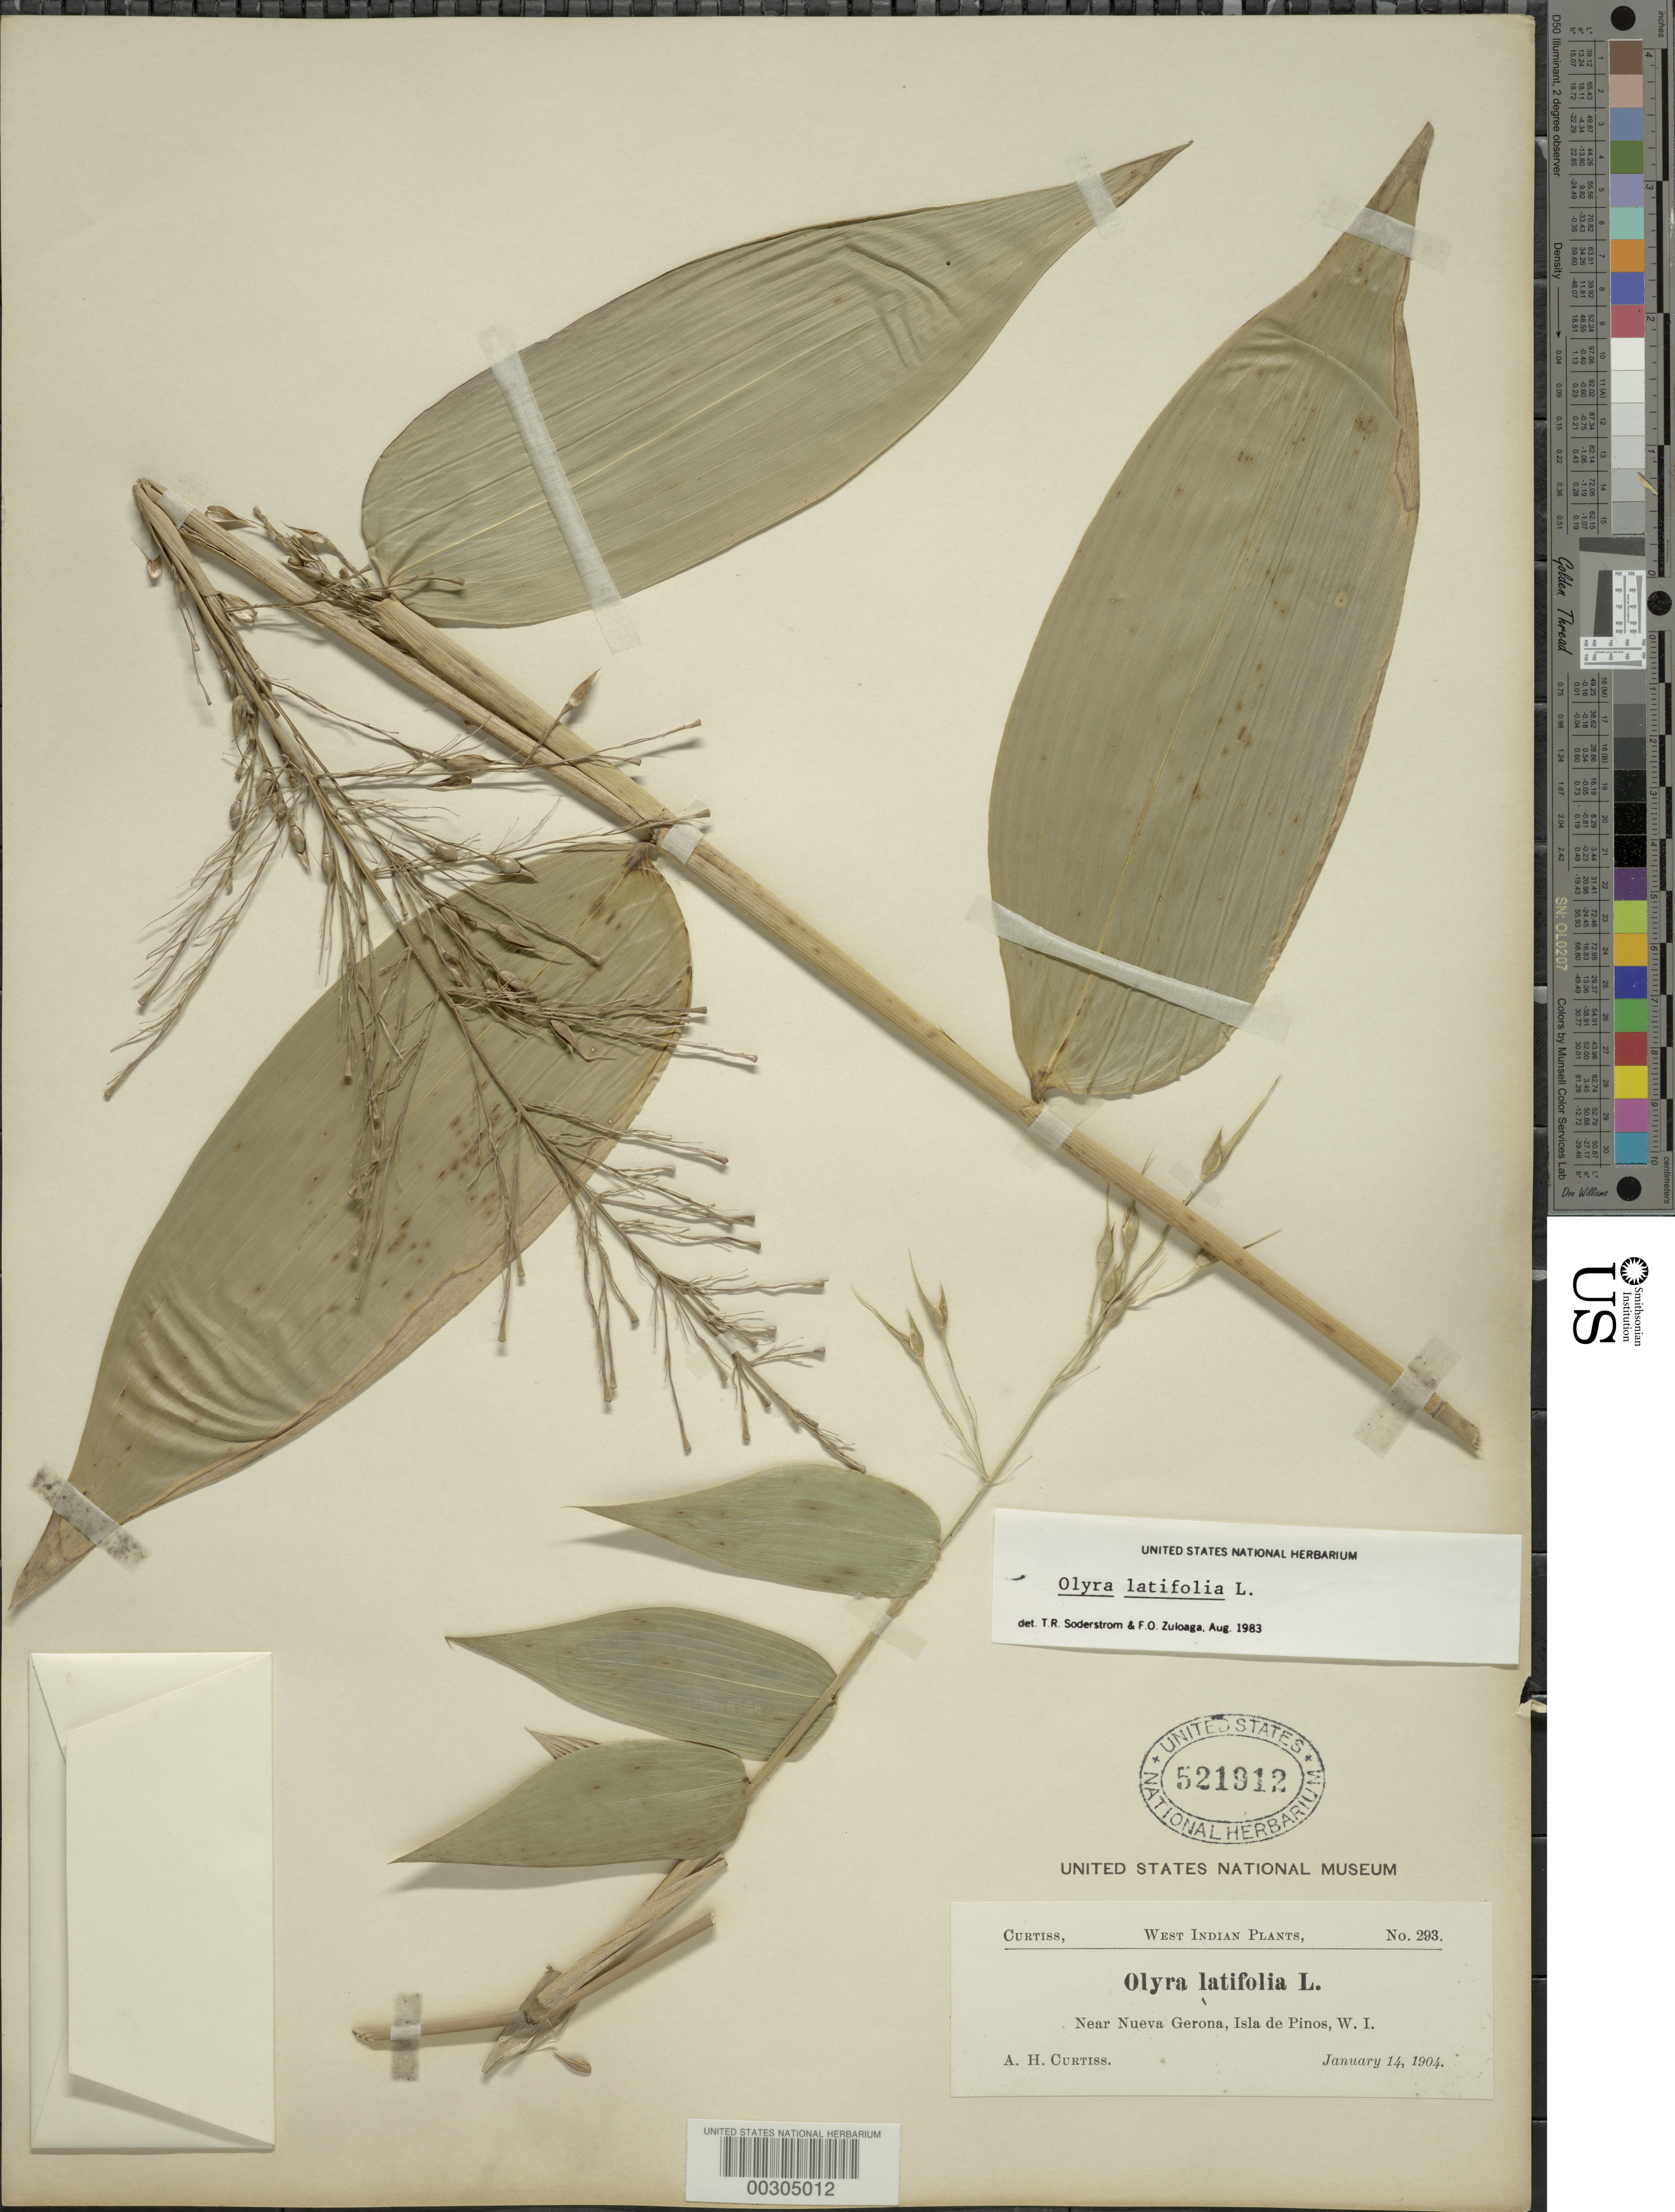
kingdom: Plantae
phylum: Tracheophyta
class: Liliopsida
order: Poales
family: Poaceae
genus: Olyra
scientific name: Olyra latifolia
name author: L.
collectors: A. H. Curtiss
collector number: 293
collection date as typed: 14 Jan 1904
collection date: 1904-01-14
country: Cuba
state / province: La Habana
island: Greater Antilles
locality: Nueva gerona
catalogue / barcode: US 521912